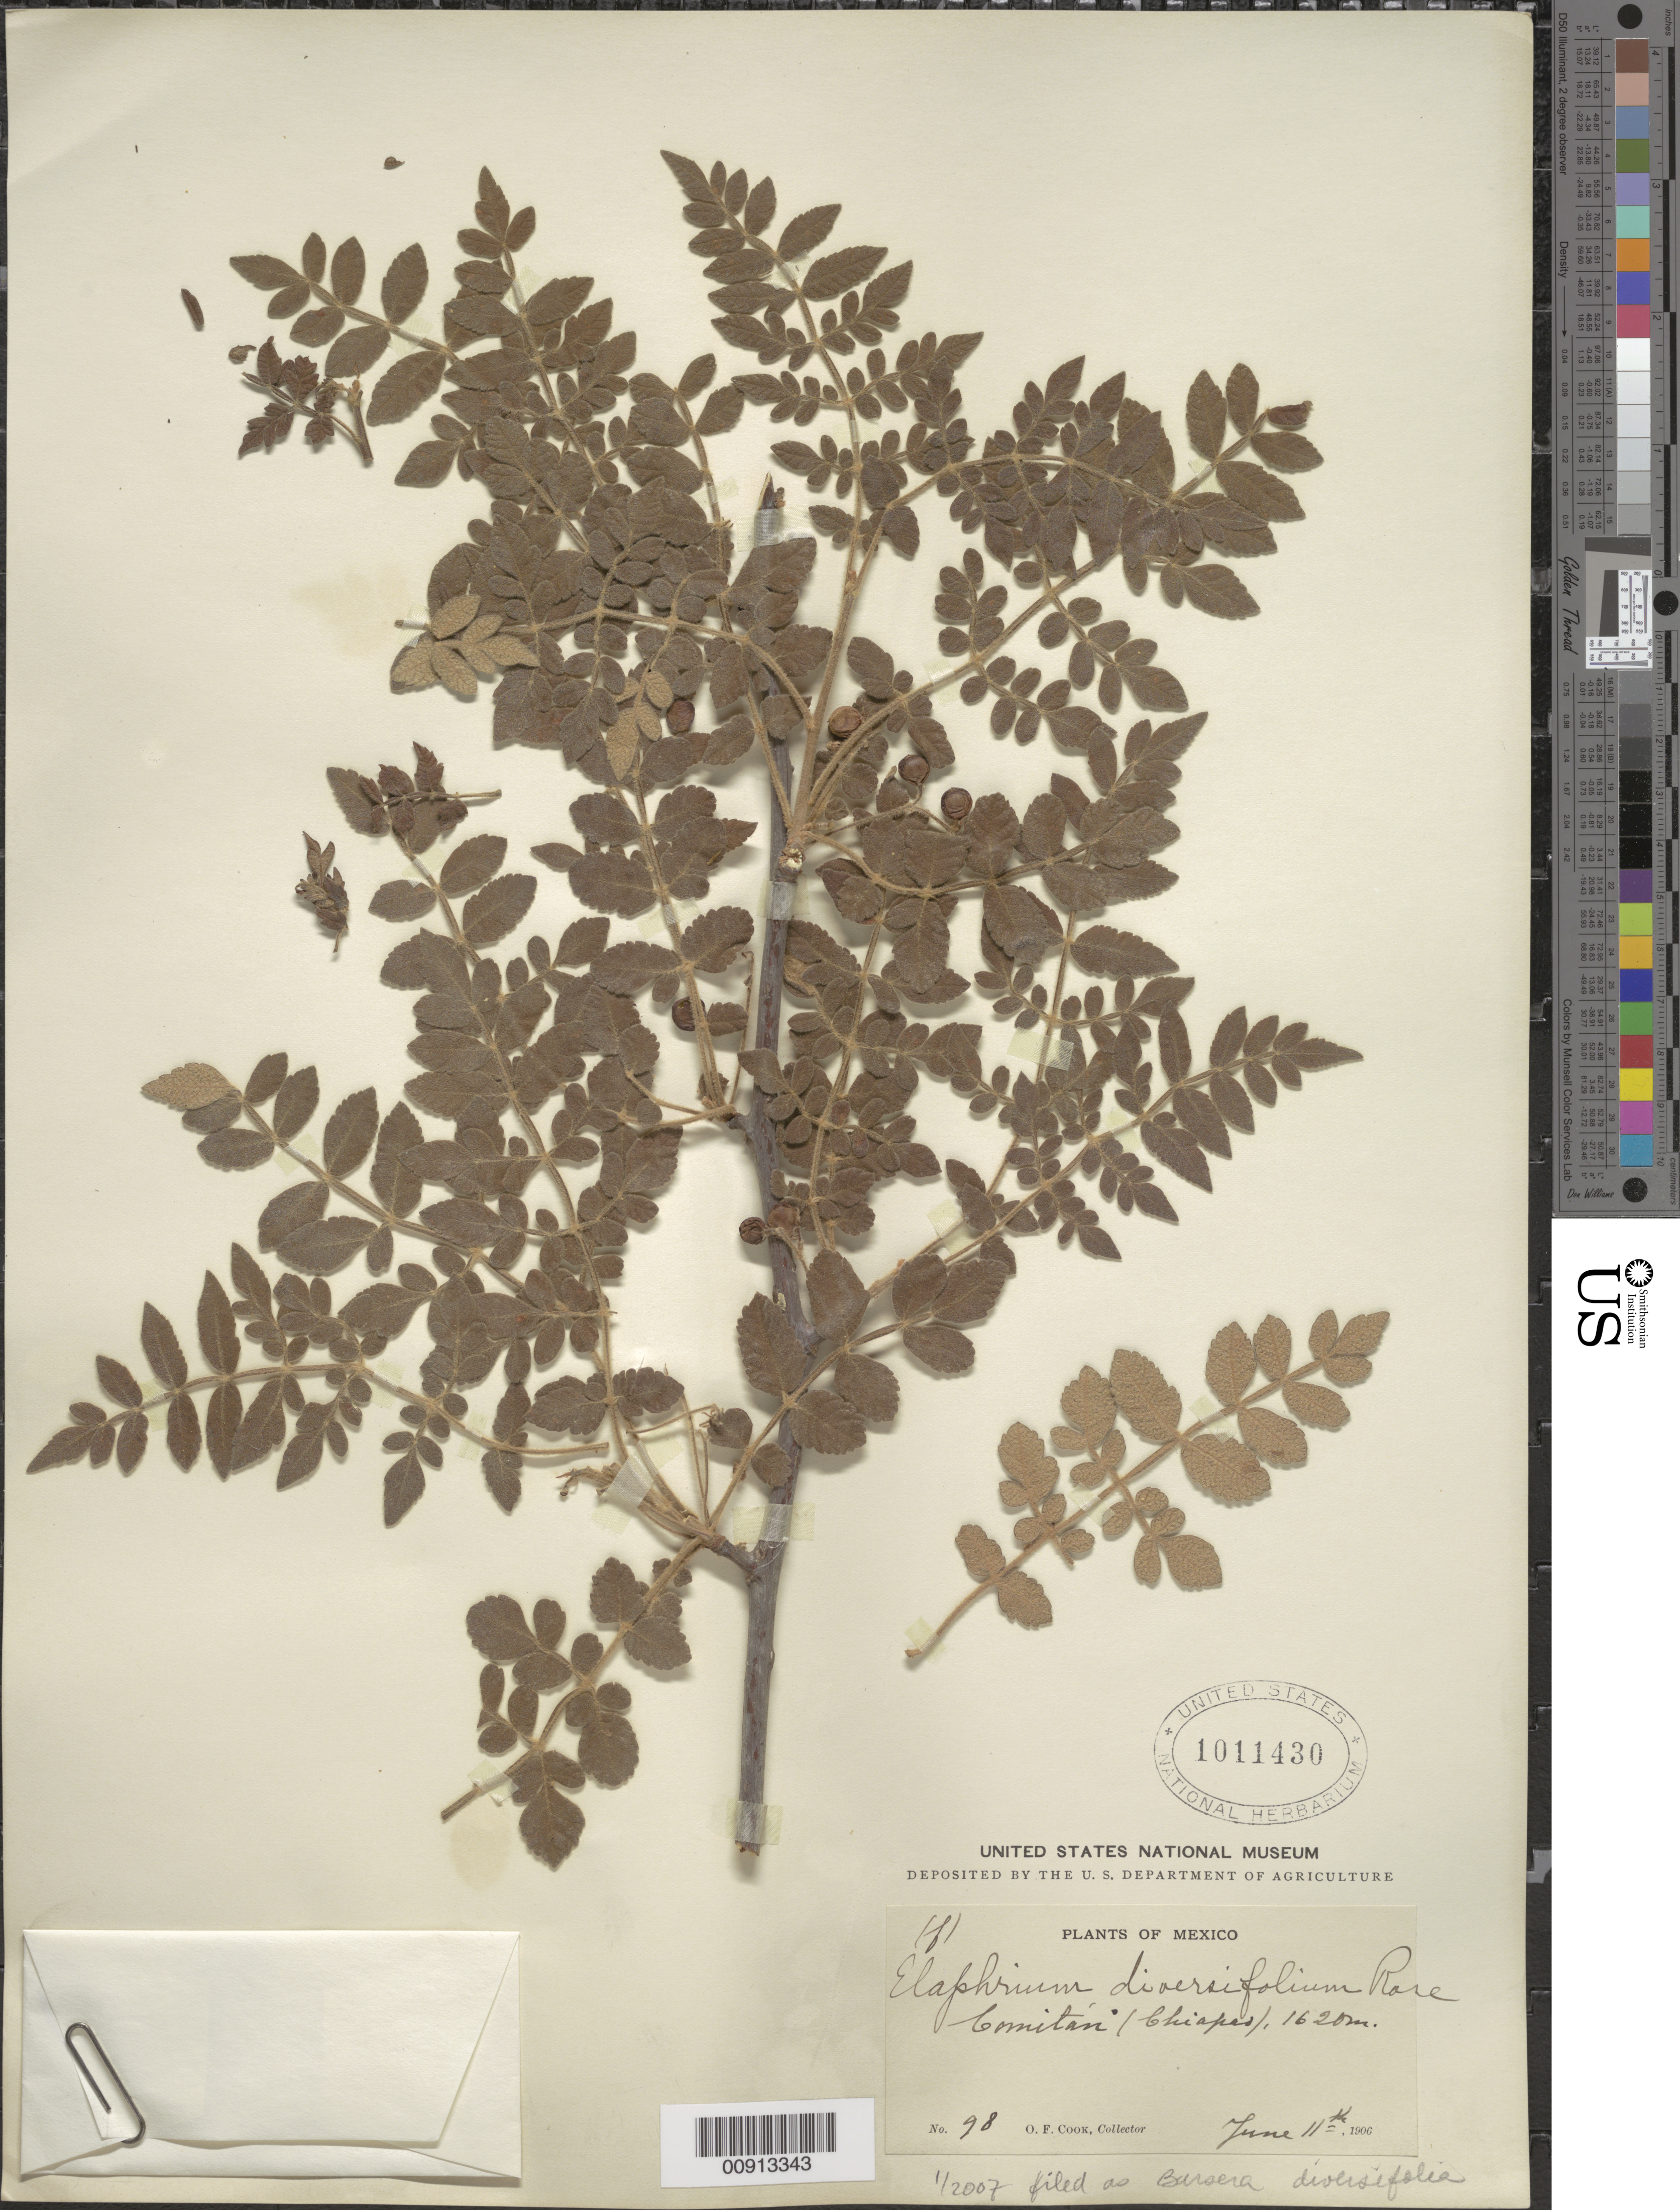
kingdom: Plantae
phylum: Tracheophyta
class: Magnoliopsida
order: Sapindales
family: Burseraceae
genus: Bursera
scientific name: Bursera diversifolia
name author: Rose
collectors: O. F. Cook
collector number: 98 (f)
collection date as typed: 11 Jun 1906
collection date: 1906-06-11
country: Mexico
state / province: Chiapas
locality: Comitán (Chiapas).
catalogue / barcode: US 1011430